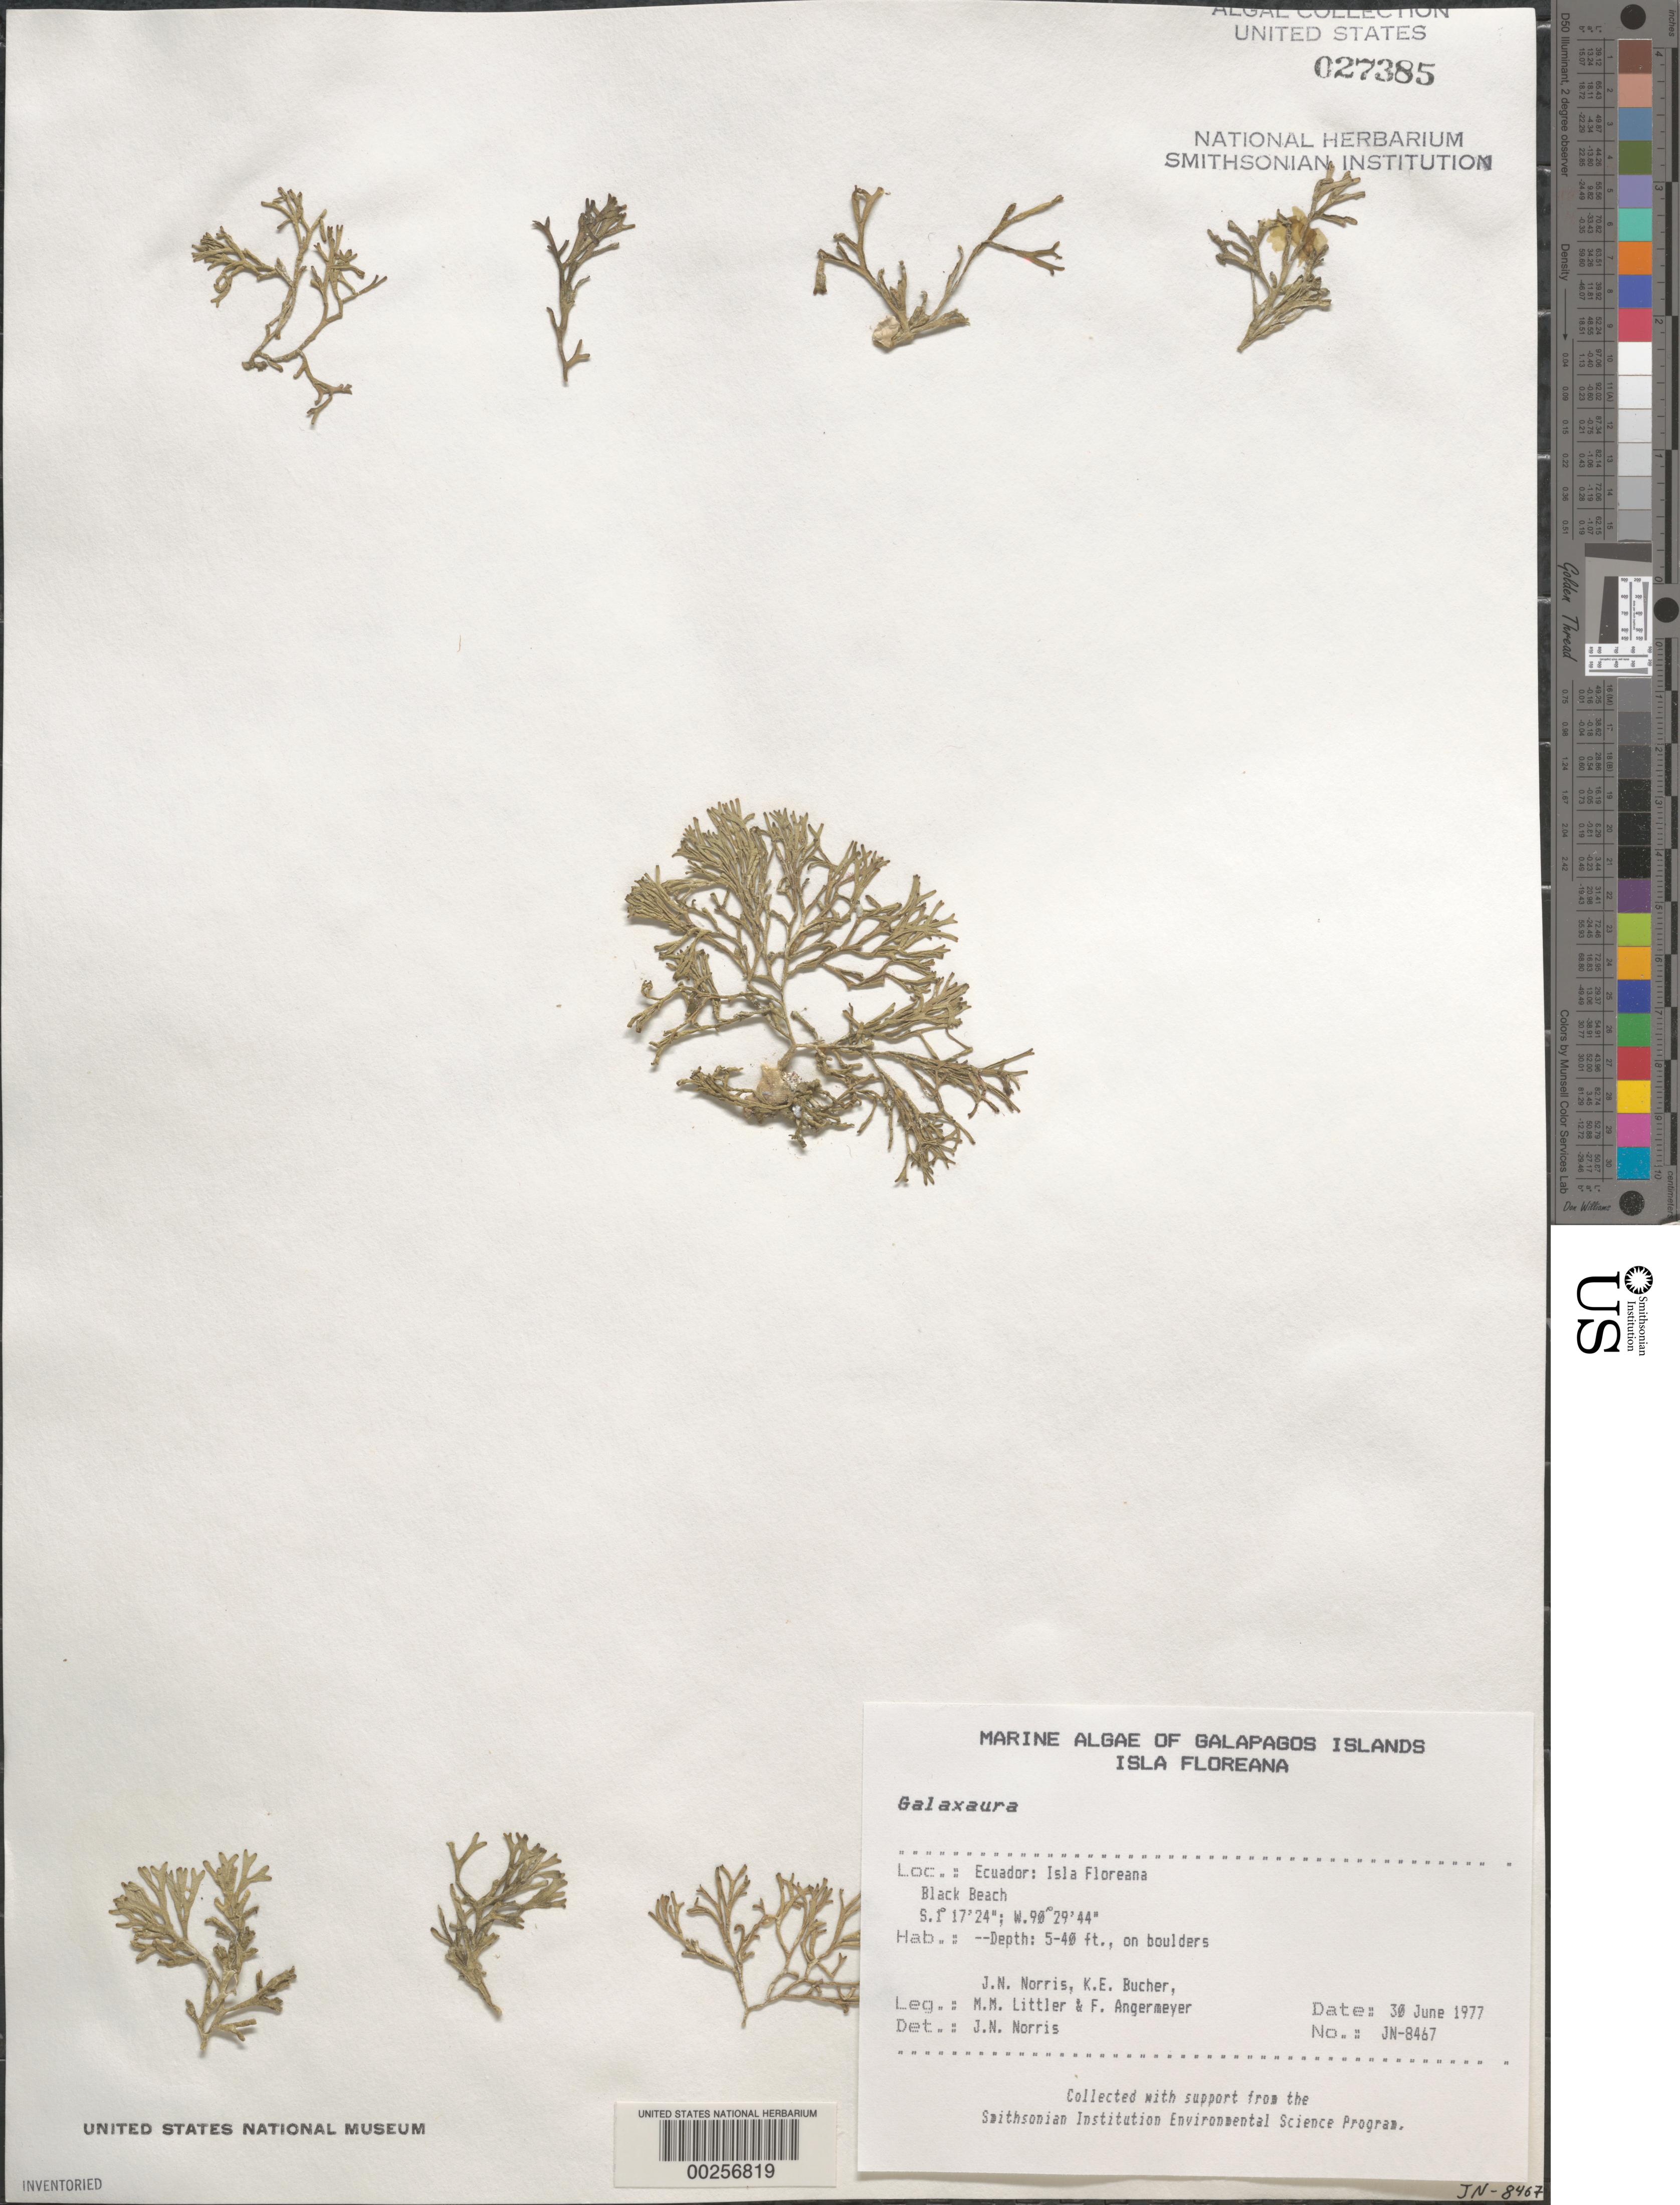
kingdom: Plantae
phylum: Rhodophyta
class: Florideophyceae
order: Nemaliales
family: Galaxauraceae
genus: Galaxaura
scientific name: Galaxaura sp.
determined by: Norris, James N.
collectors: J. N. Norris, K. E. Bucher, M. M. Littler & F. Angermeyer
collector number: JN-8467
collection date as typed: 30 Jun 1977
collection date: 1977-06-30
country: Ecuador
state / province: Colón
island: Floreana [Charles, Santa Maria]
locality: Black Beach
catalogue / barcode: US 27385